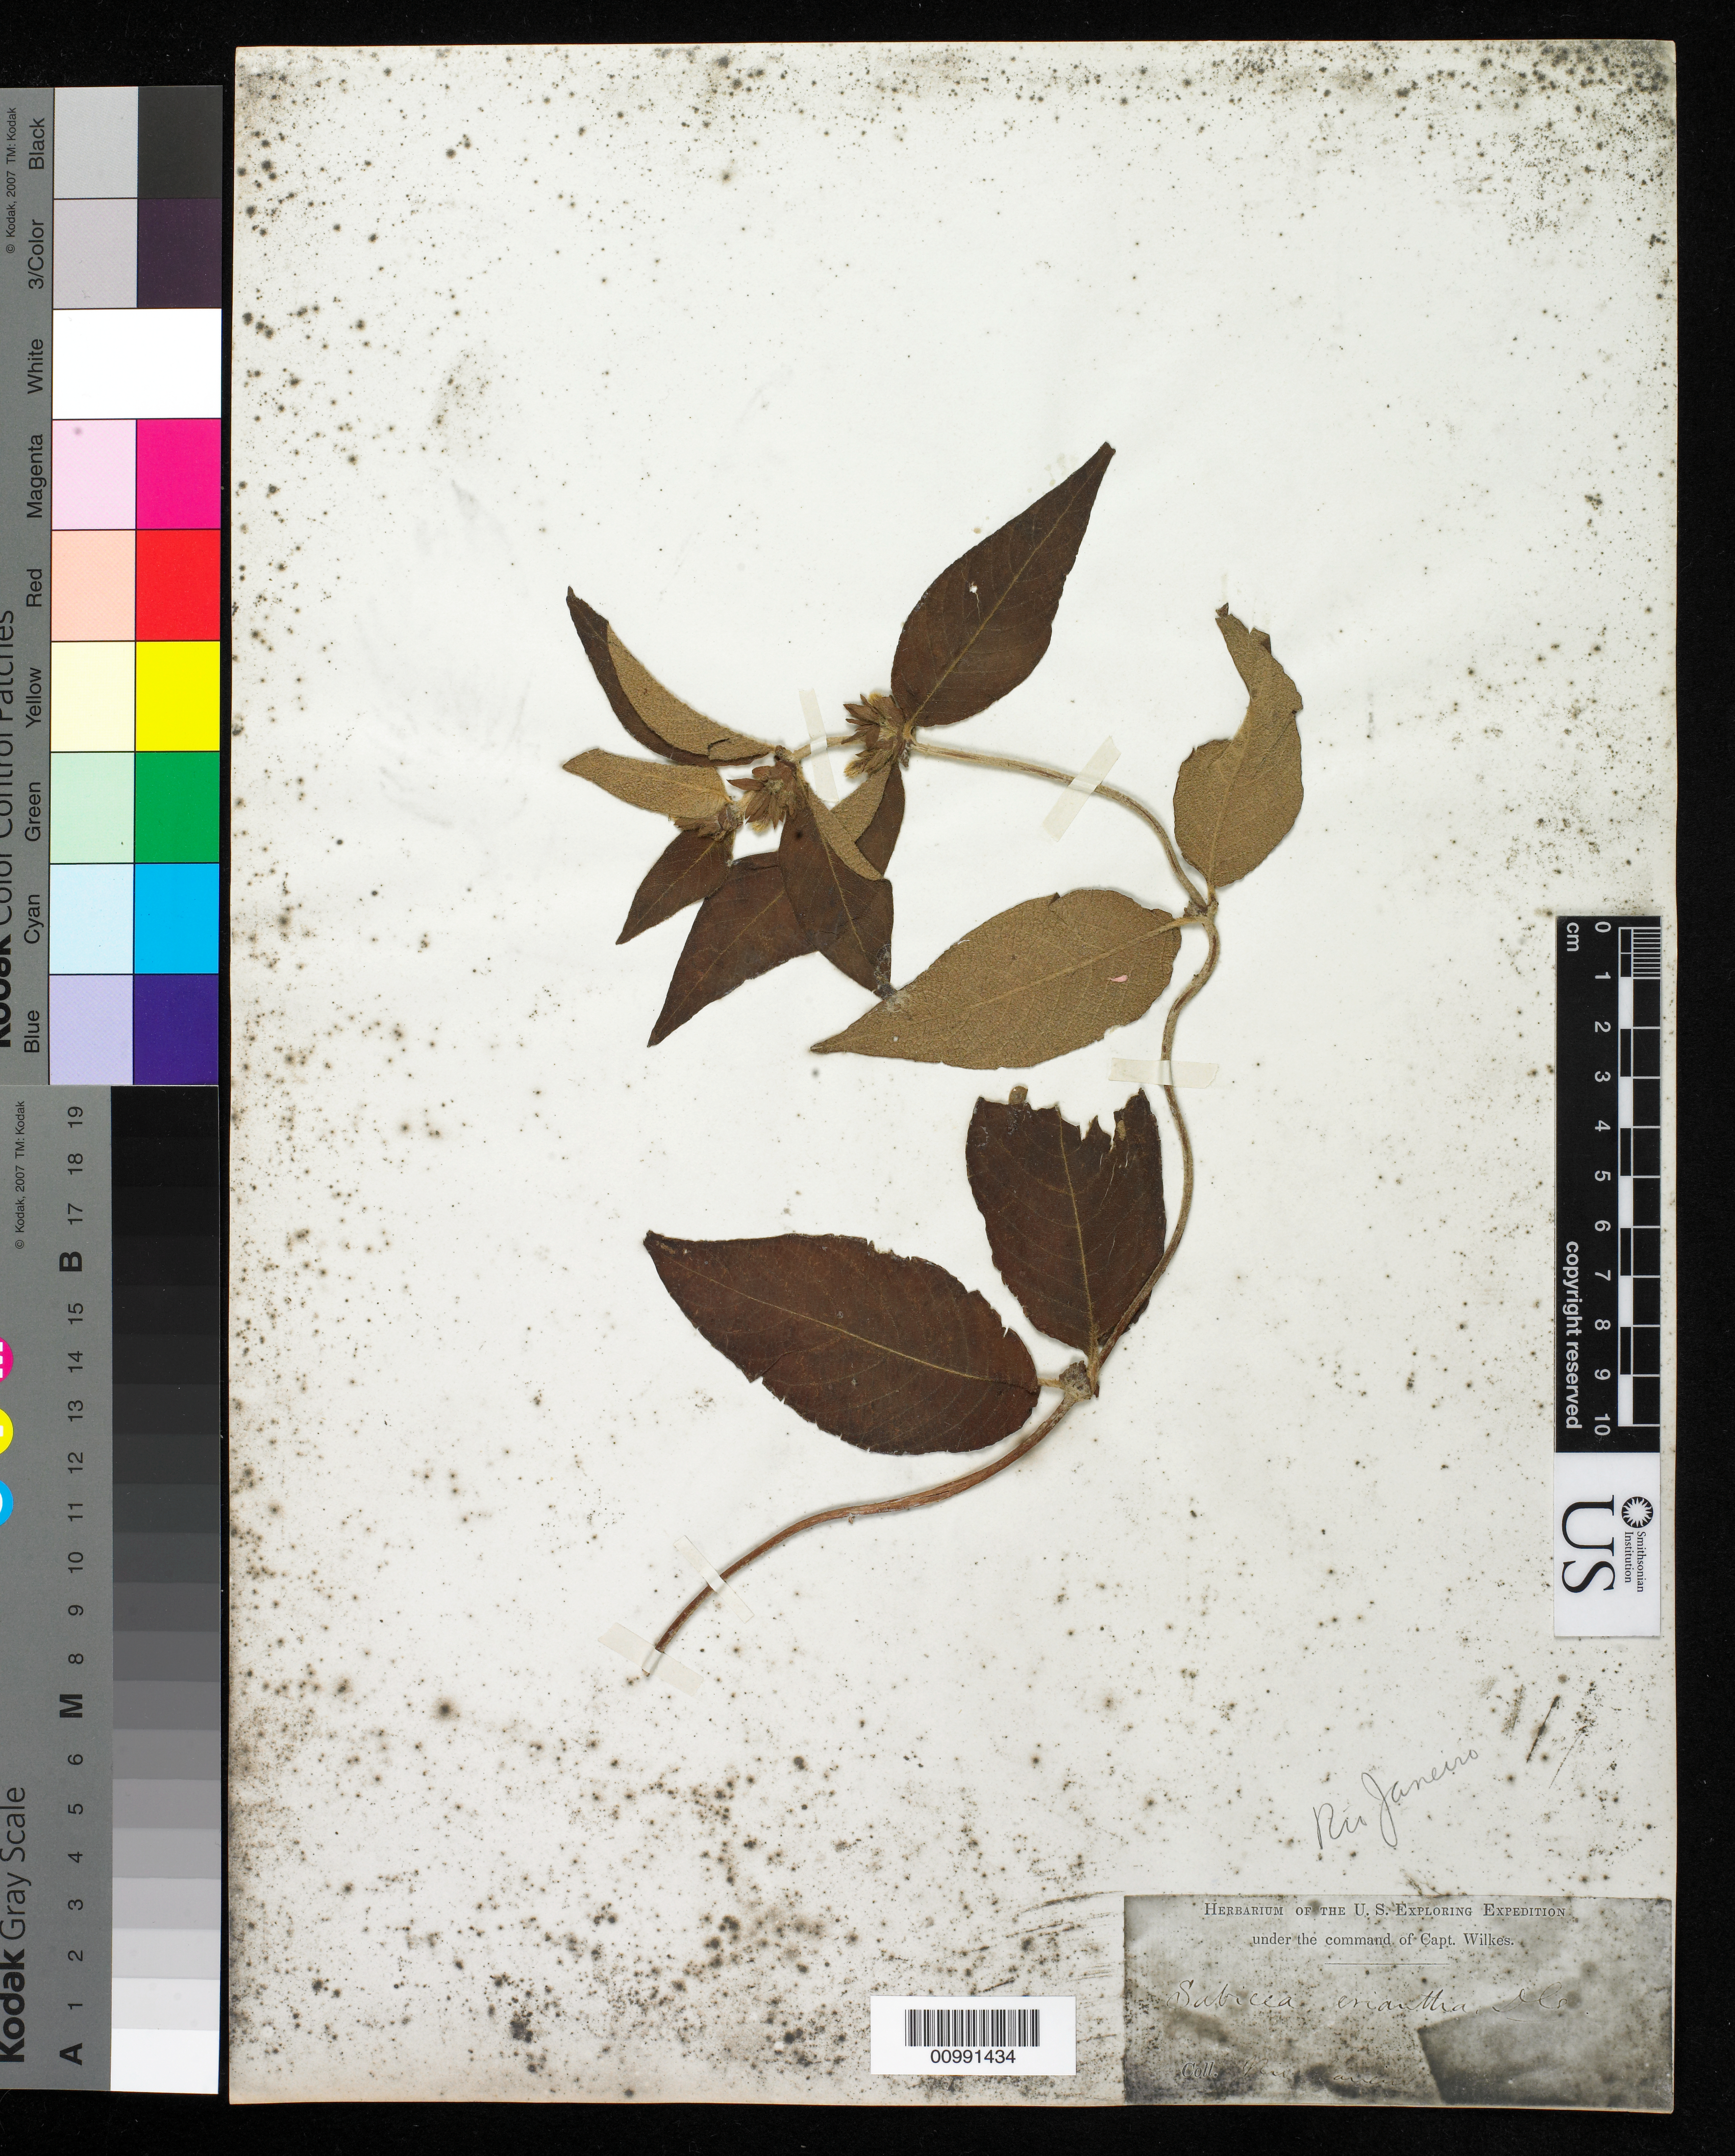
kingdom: Plantae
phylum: Tracheophyta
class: Magnoliopsida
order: Gentianales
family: Rubiaceae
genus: Sabicea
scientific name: Sabicea eriantha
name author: DC.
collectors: Wilkes Explor. Exped.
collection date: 1838/1842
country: Brazil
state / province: Rio de Janeiro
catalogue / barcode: US 98569